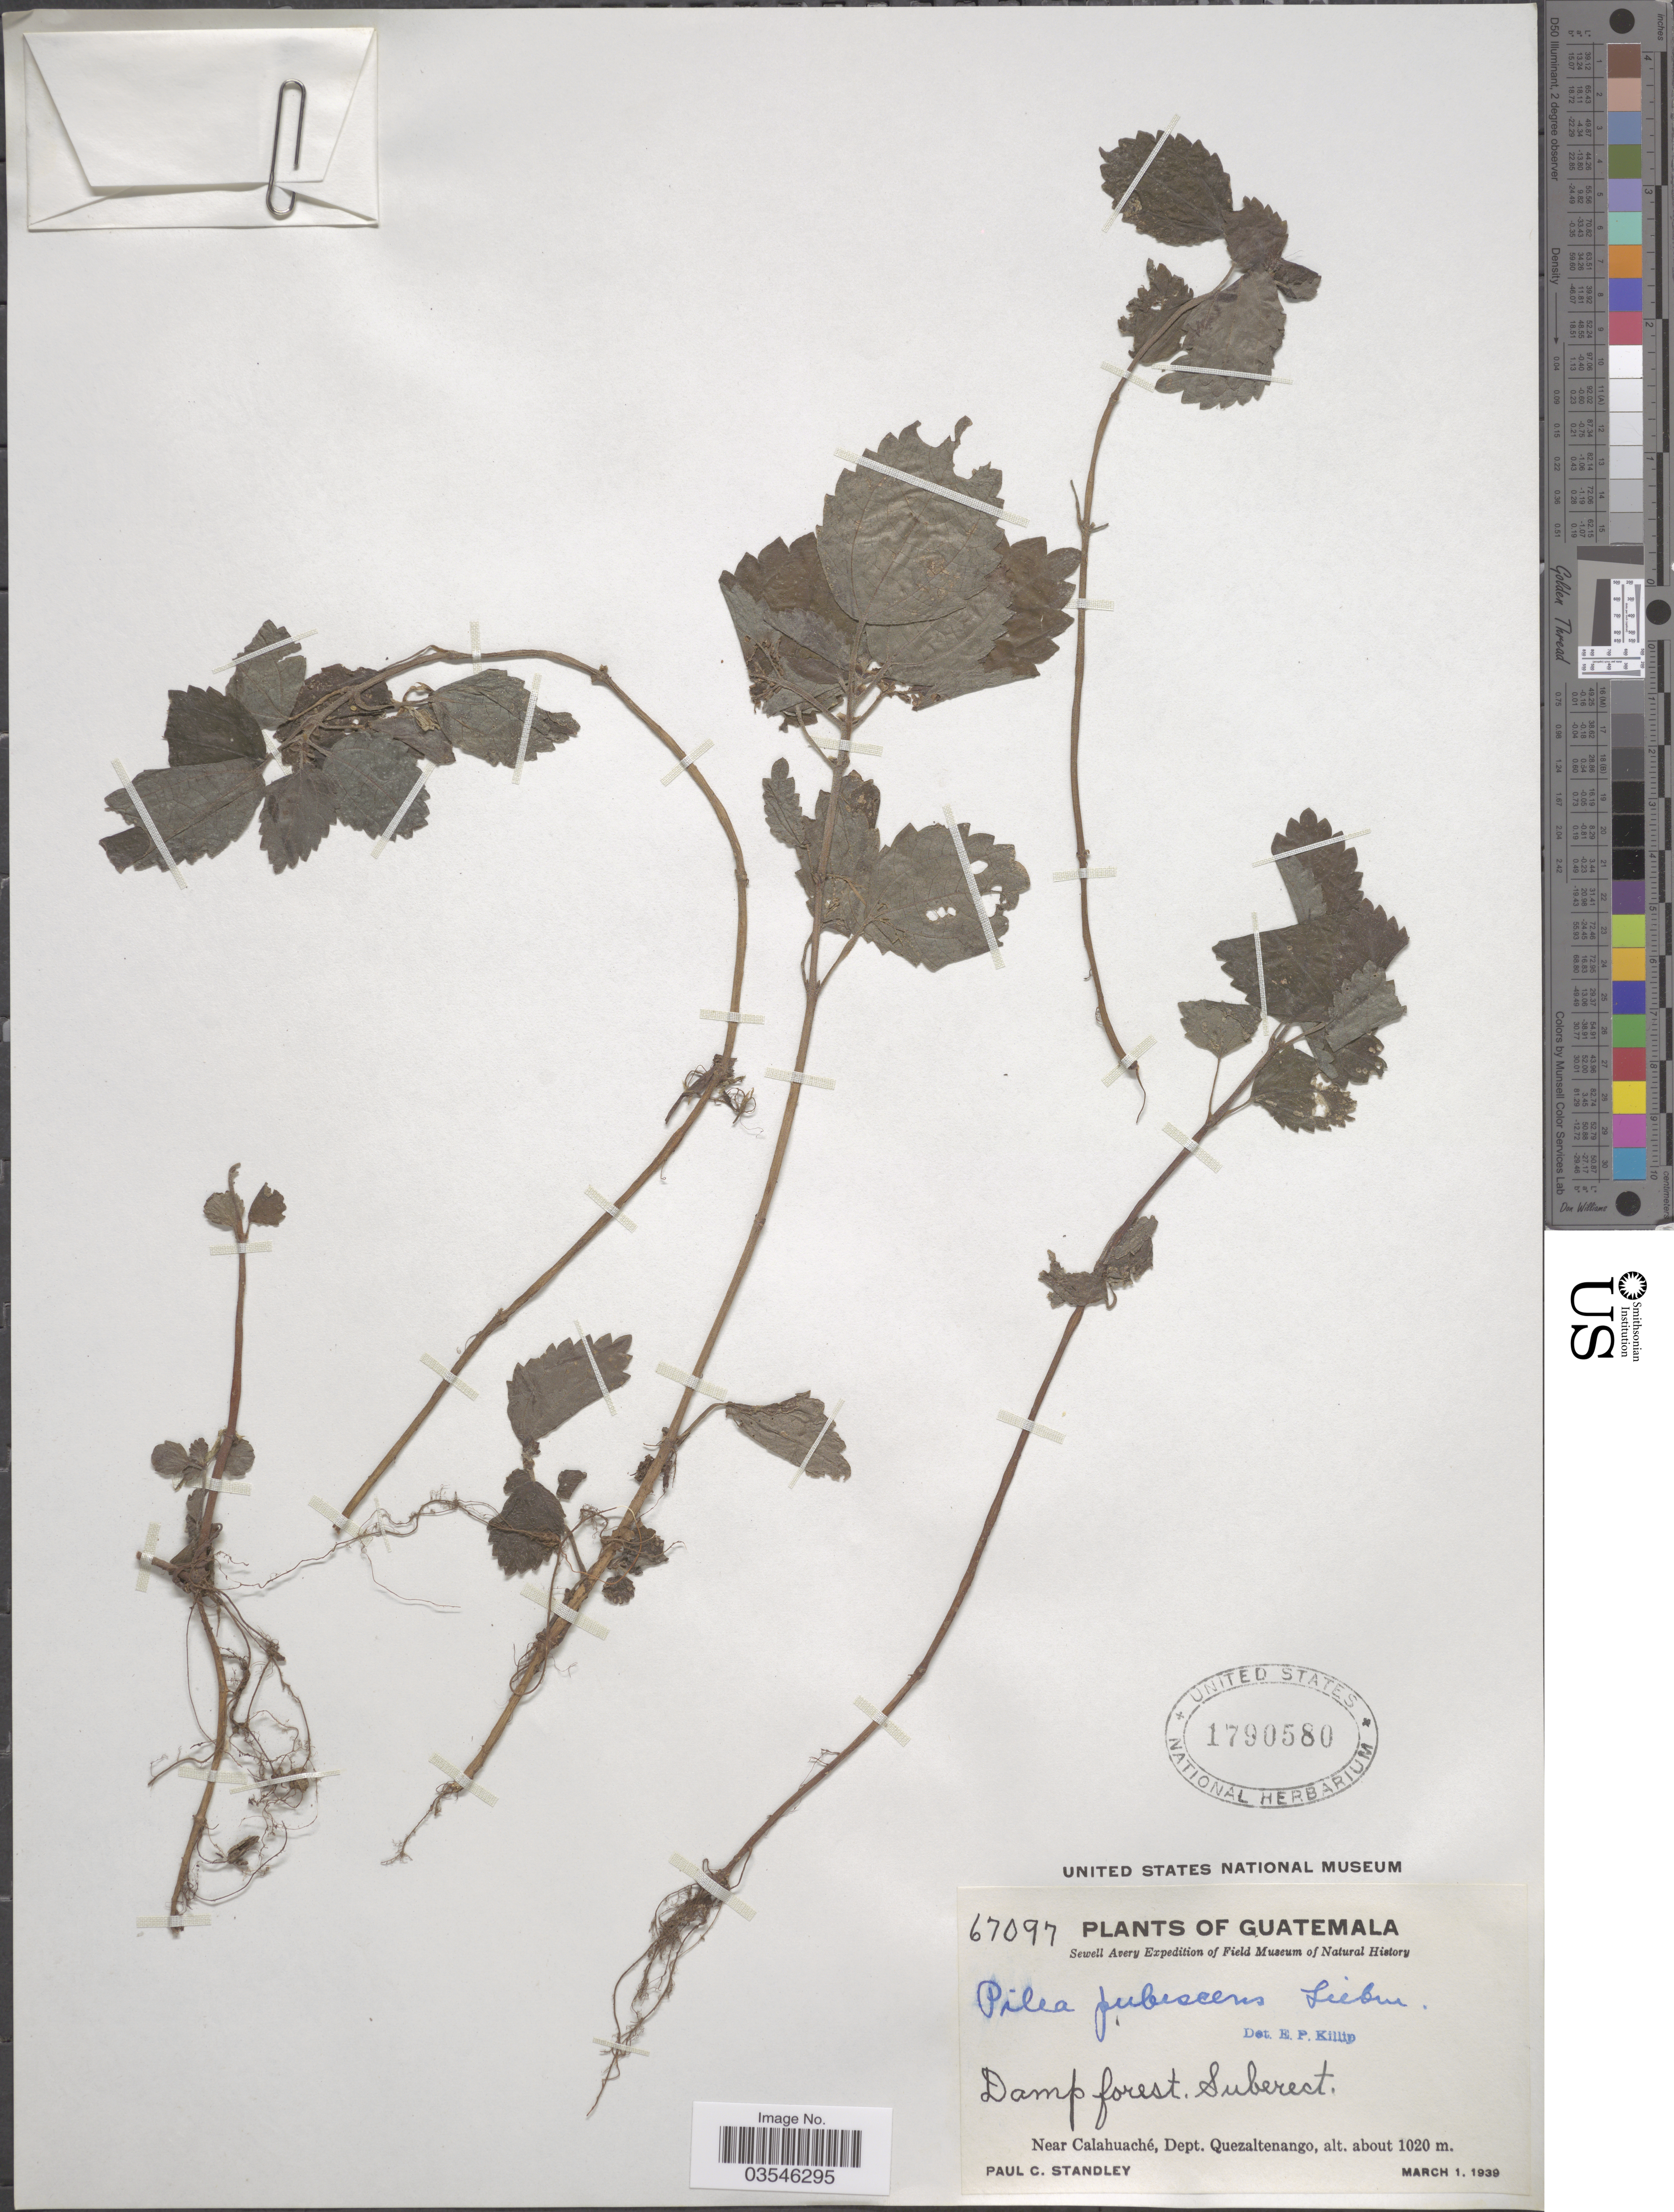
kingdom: Plantae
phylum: Tracheophyta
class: Magnoliopsida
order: Rosales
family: Urticaceae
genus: Pilea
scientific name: Pilea pubescens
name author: Liebm.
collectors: P. C. Standley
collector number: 67097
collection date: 1939-03-01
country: Guatemala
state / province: Quetzaltenango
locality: Near Calahuaché, Dept. Quezaltenango.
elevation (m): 1020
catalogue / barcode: US 1790580